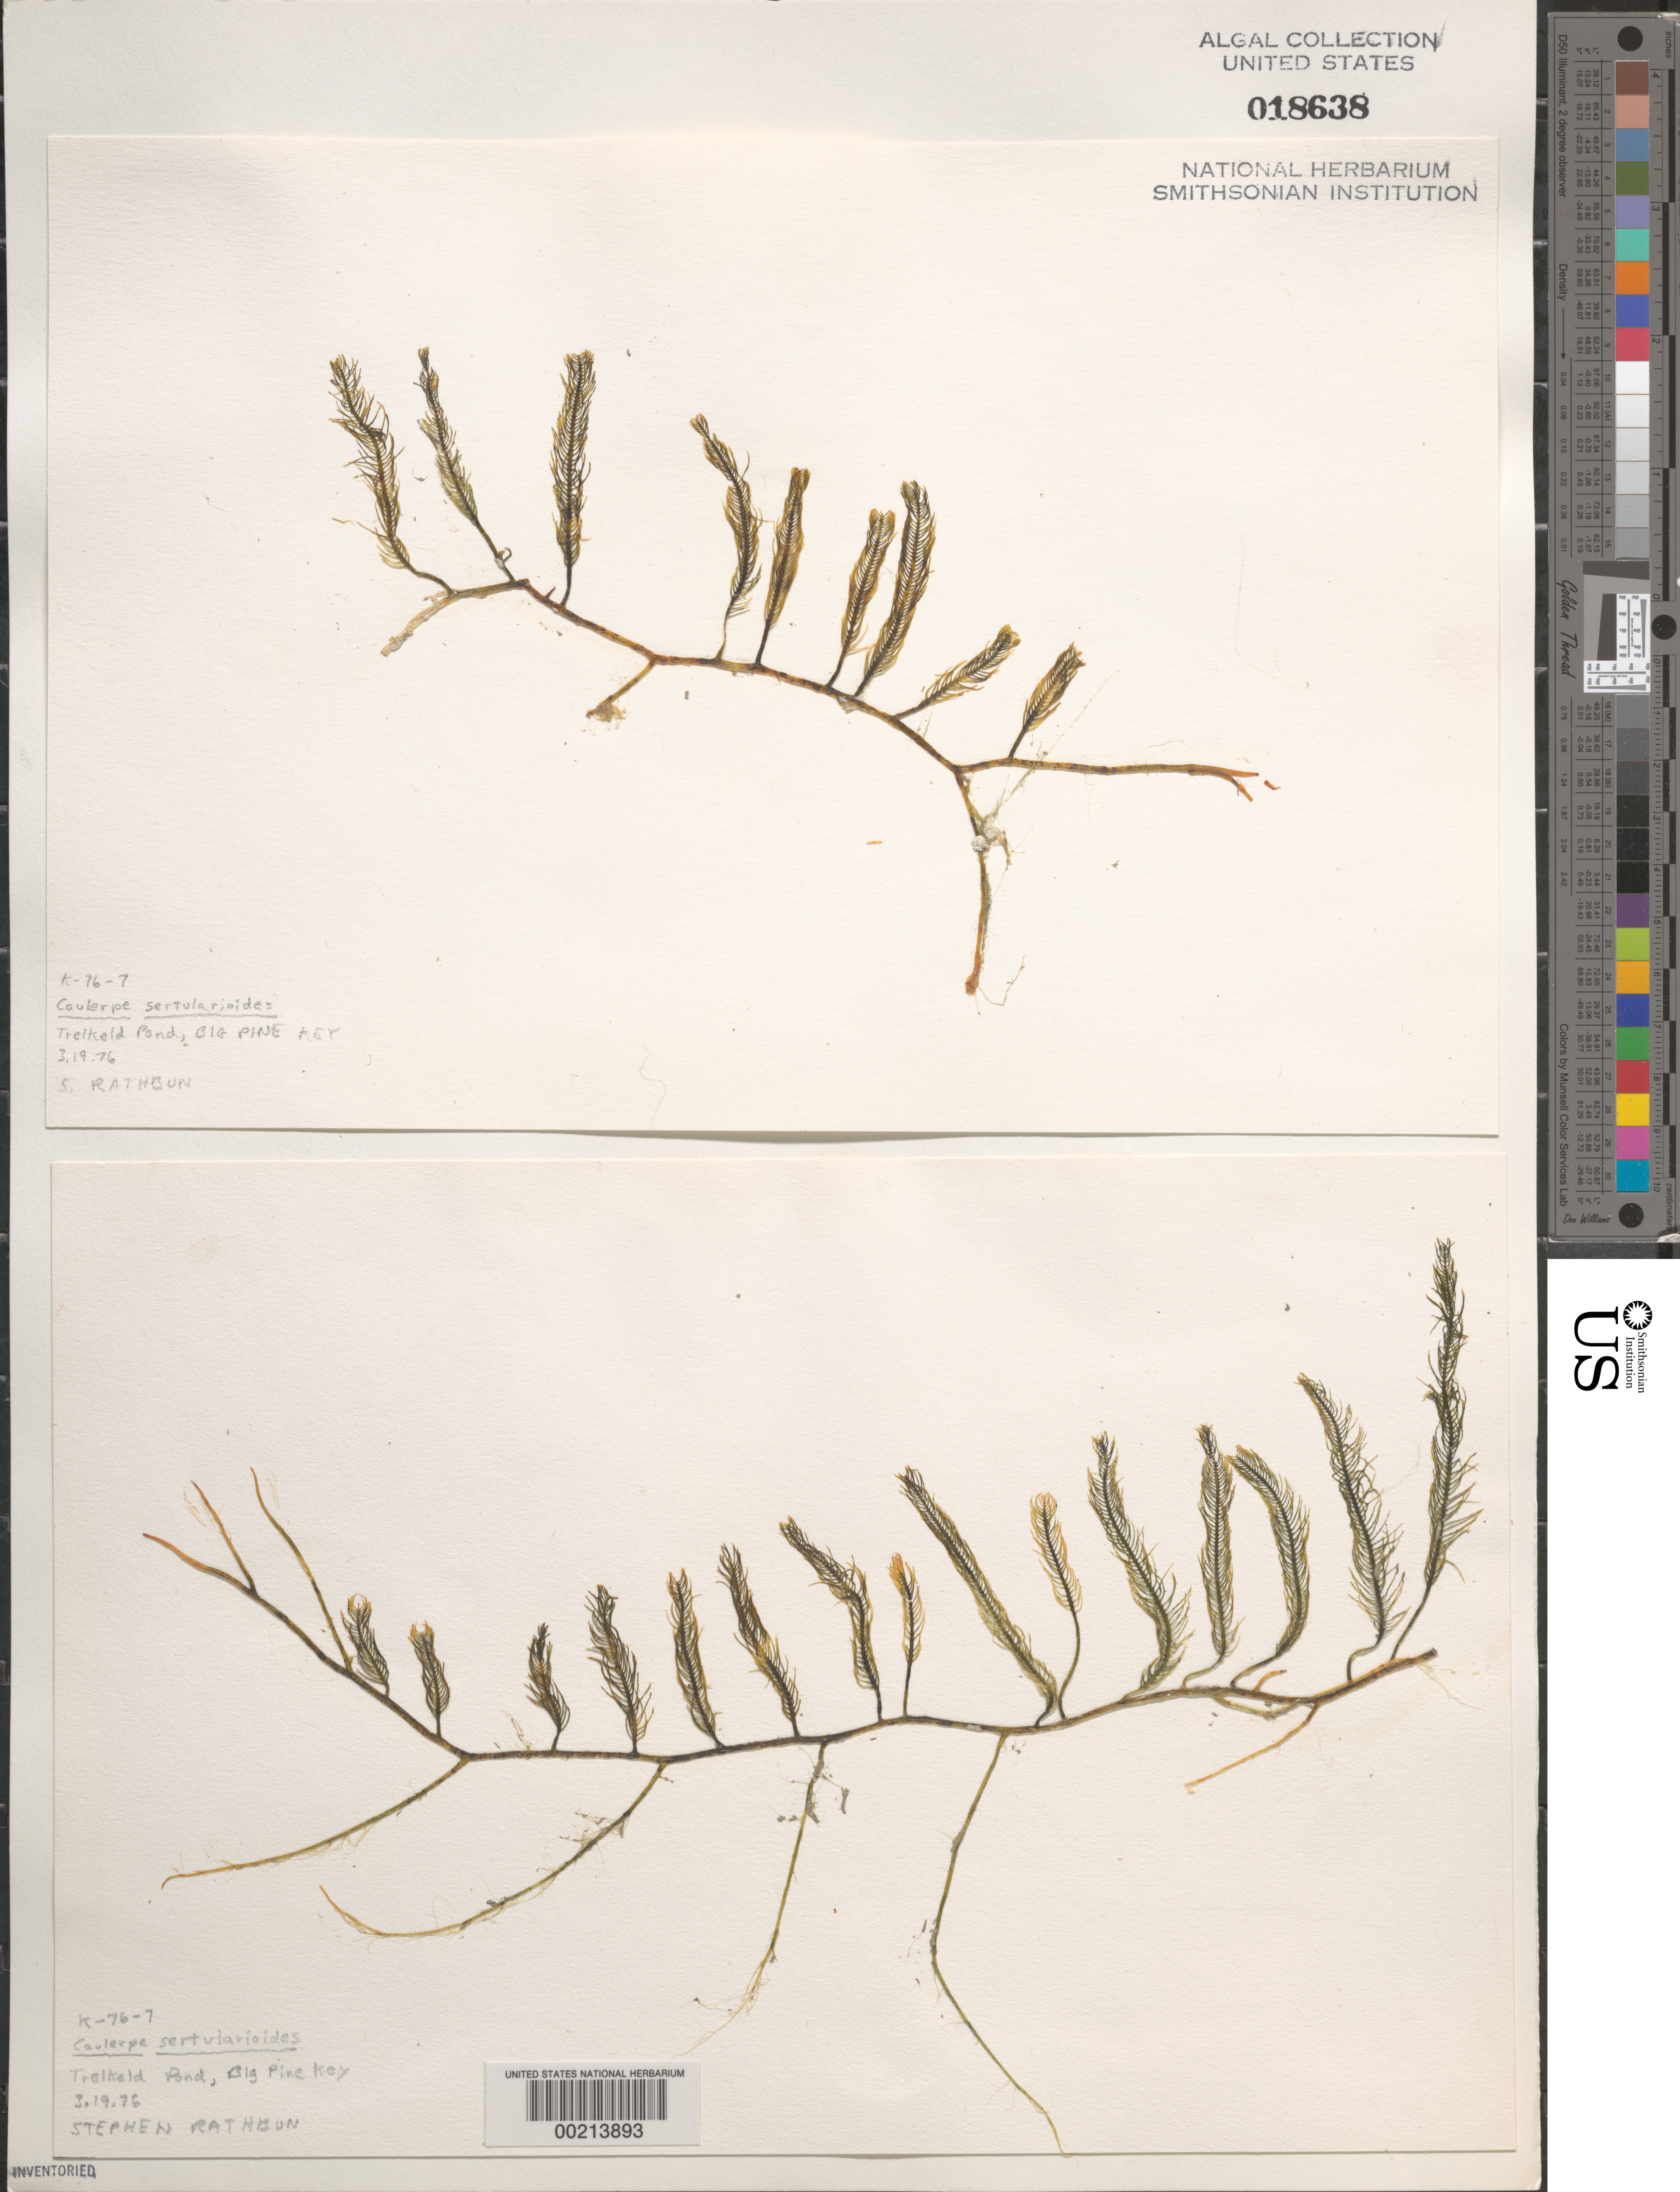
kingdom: Plantae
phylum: Chlorophyta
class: Ulvophyceae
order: Bryopsidales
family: Caulerpaceae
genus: Caulerpa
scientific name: Caulerpa sertularioides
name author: (S.G. Gmel.) M. Howe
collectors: S. Rathbun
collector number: K-76-7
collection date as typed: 19 Mar 1976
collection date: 1976-03-19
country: United States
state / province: Florida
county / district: Monroe County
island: Big Pine Key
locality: Trelkeld Pond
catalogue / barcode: US 18638